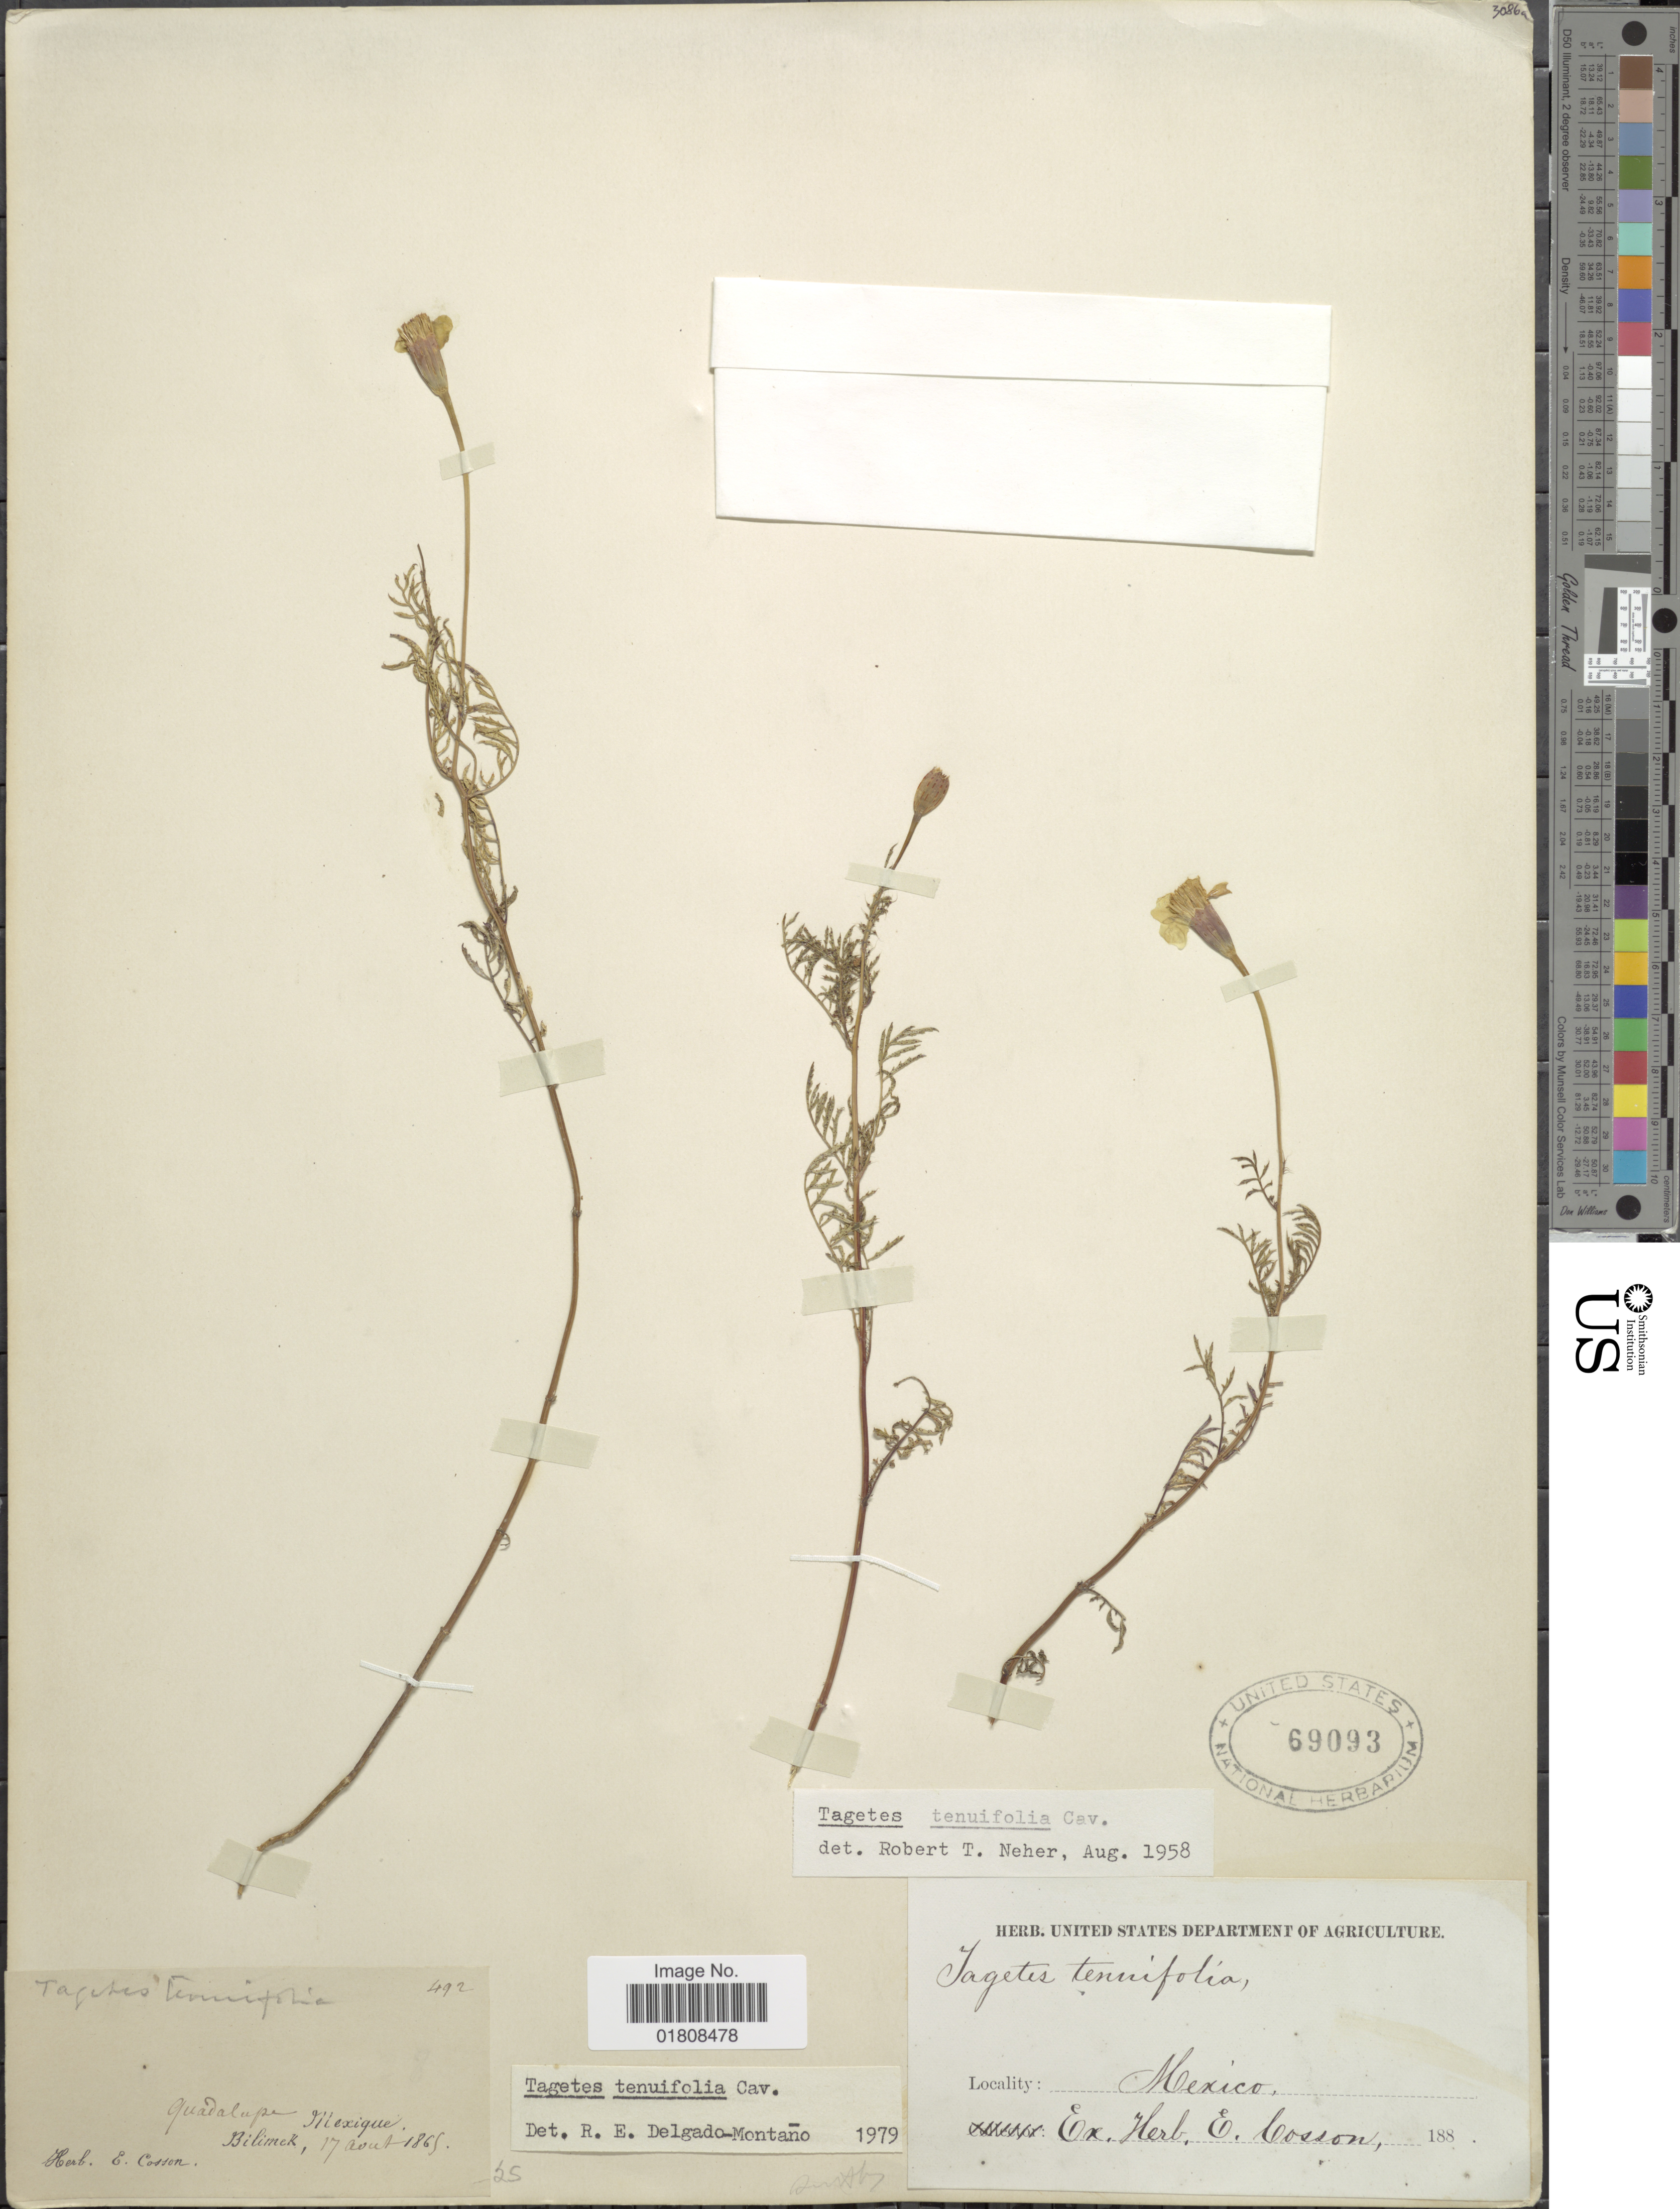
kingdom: Plantae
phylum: Tracheophyta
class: Magnoliopsida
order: Asterales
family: Asteraceae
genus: Tagetes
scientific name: Tagetes tenuifolia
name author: Cav.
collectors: -. Bilimek & ex herb. E. Cosson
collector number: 492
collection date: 1865-08-17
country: Mexico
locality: Guadalupe, Bilimek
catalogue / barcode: US 69093